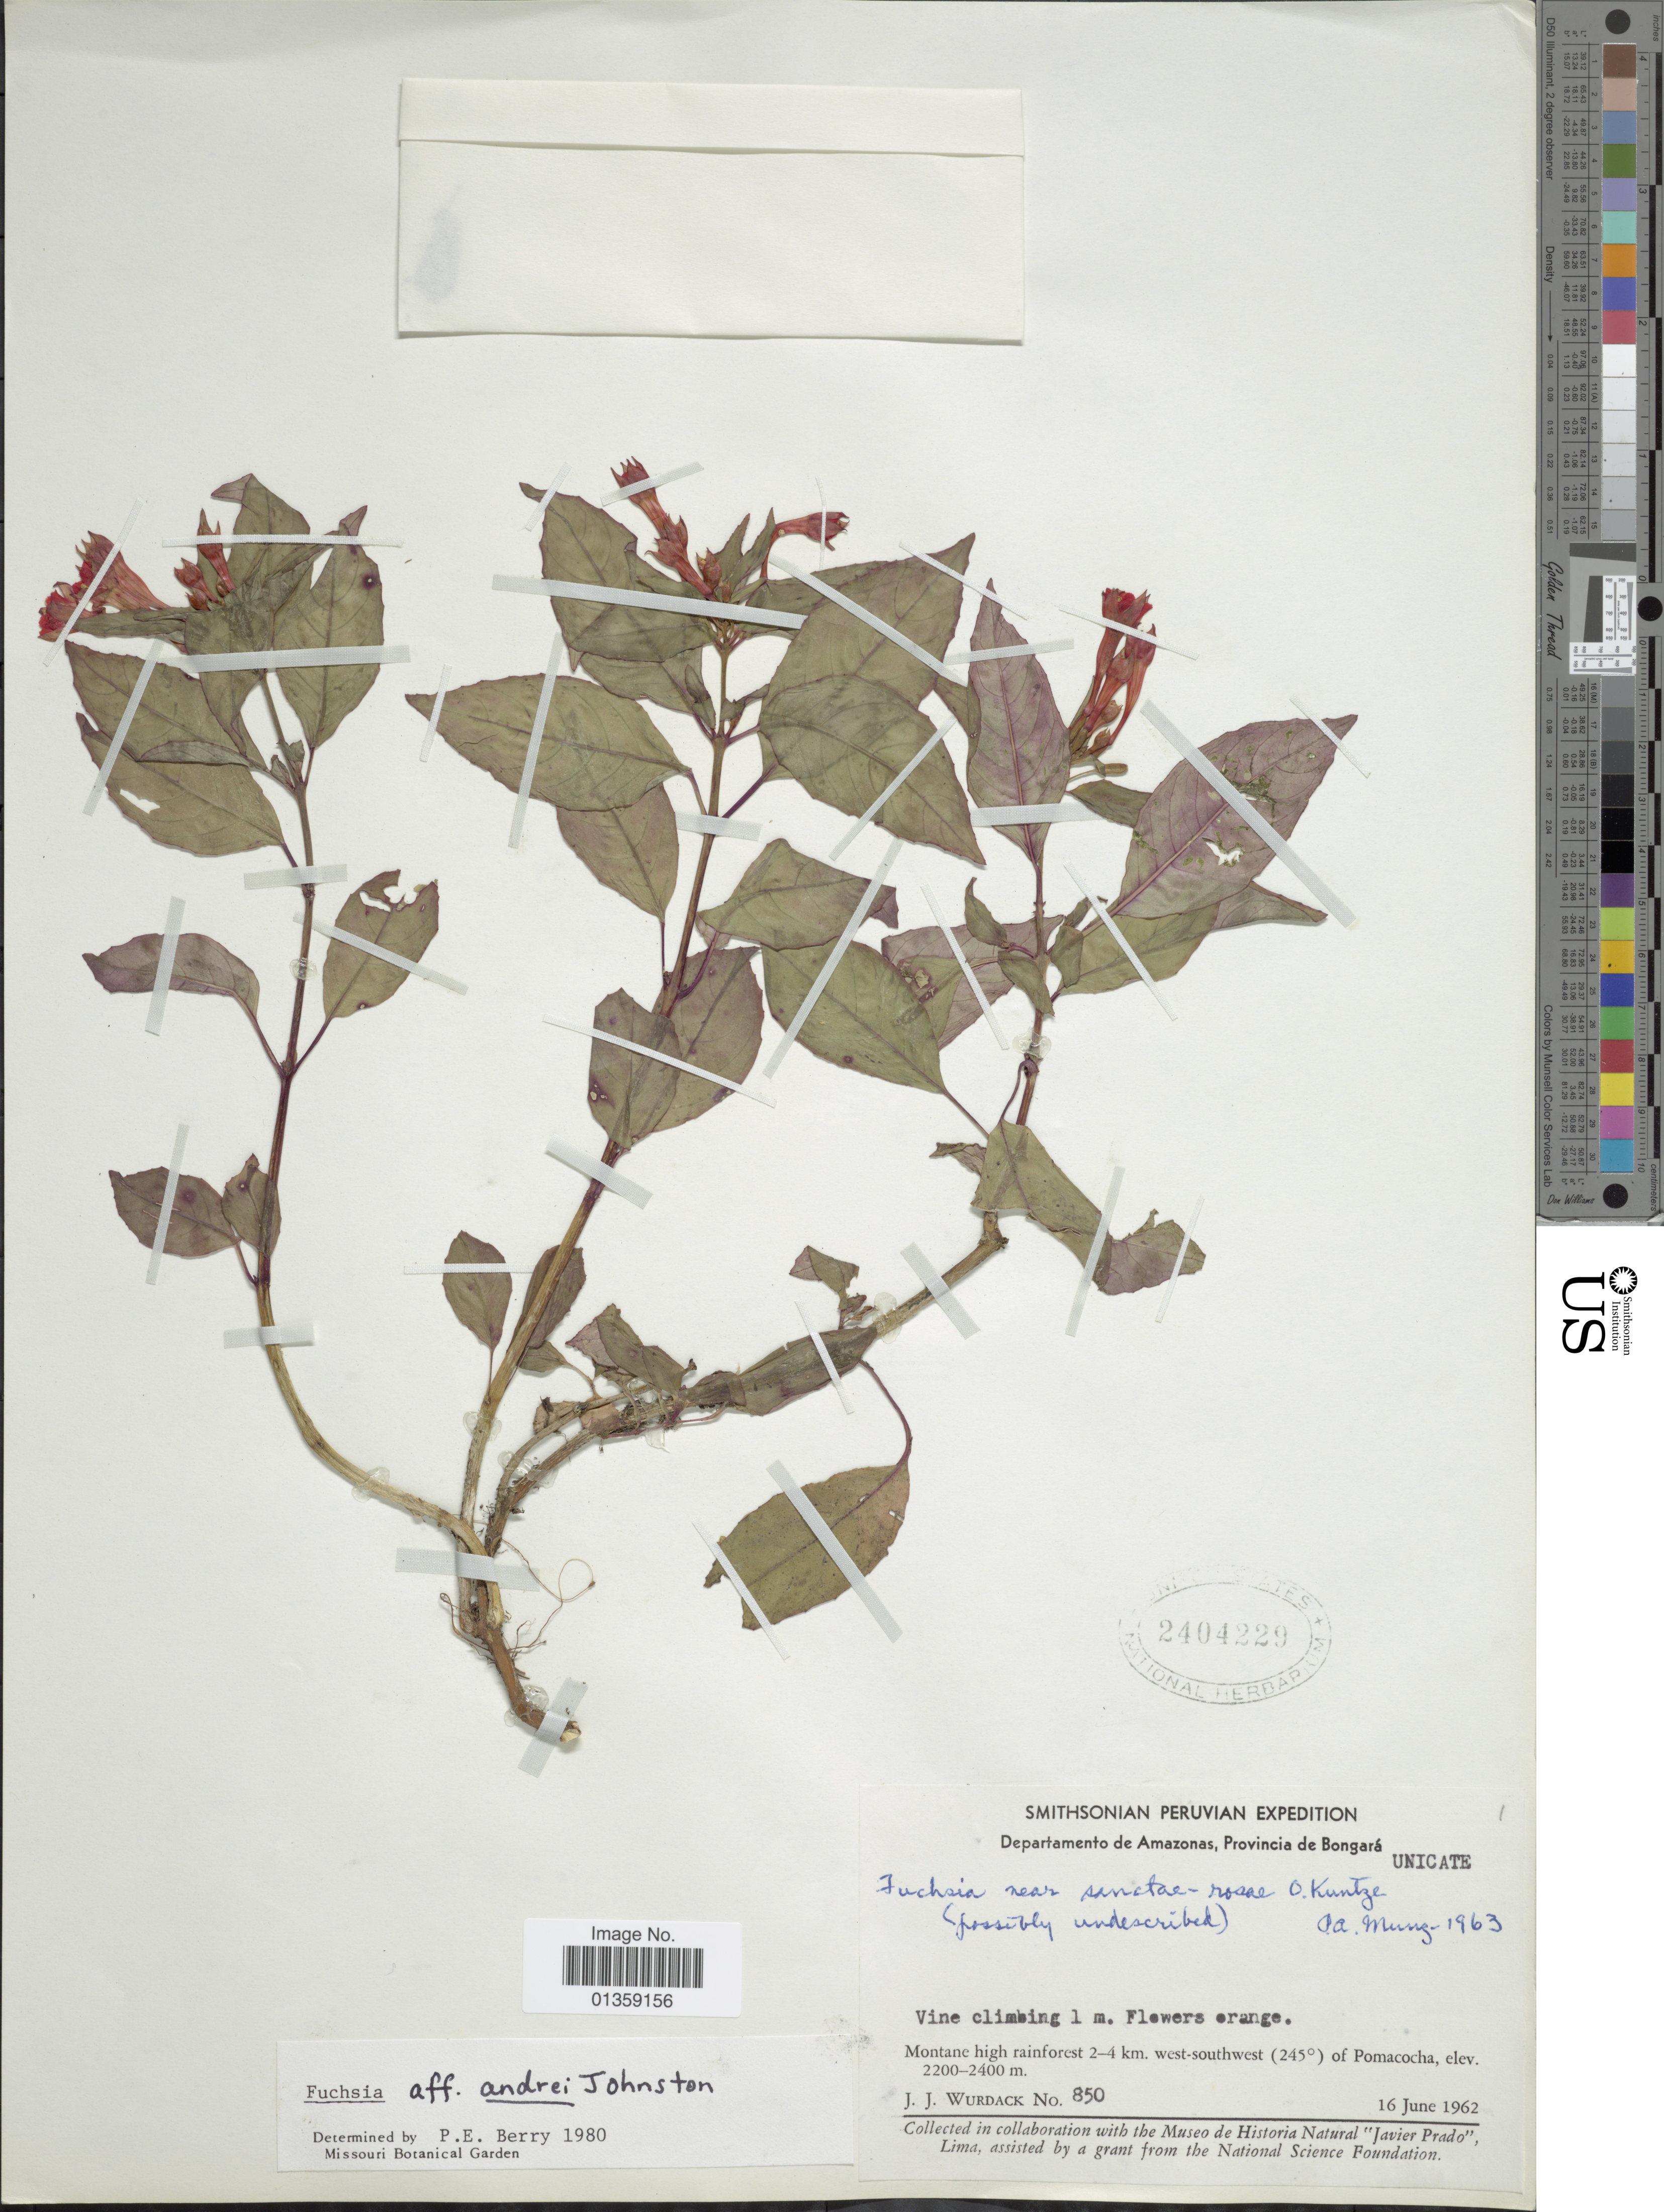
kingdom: Plantae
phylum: Tracheophyta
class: Magnoliopsida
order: Myrtales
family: Onagraceae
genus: Fuchsia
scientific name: Fuchsia andrei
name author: I.M. Johnst.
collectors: J. J. Wurdack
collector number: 850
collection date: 1962-06-16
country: Peru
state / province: Amazonas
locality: Provincia de Bongará, Montane high rainforest 2-4 km. west-southwest (245°) of Pomacocha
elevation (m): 2200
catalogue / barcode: US 2404229